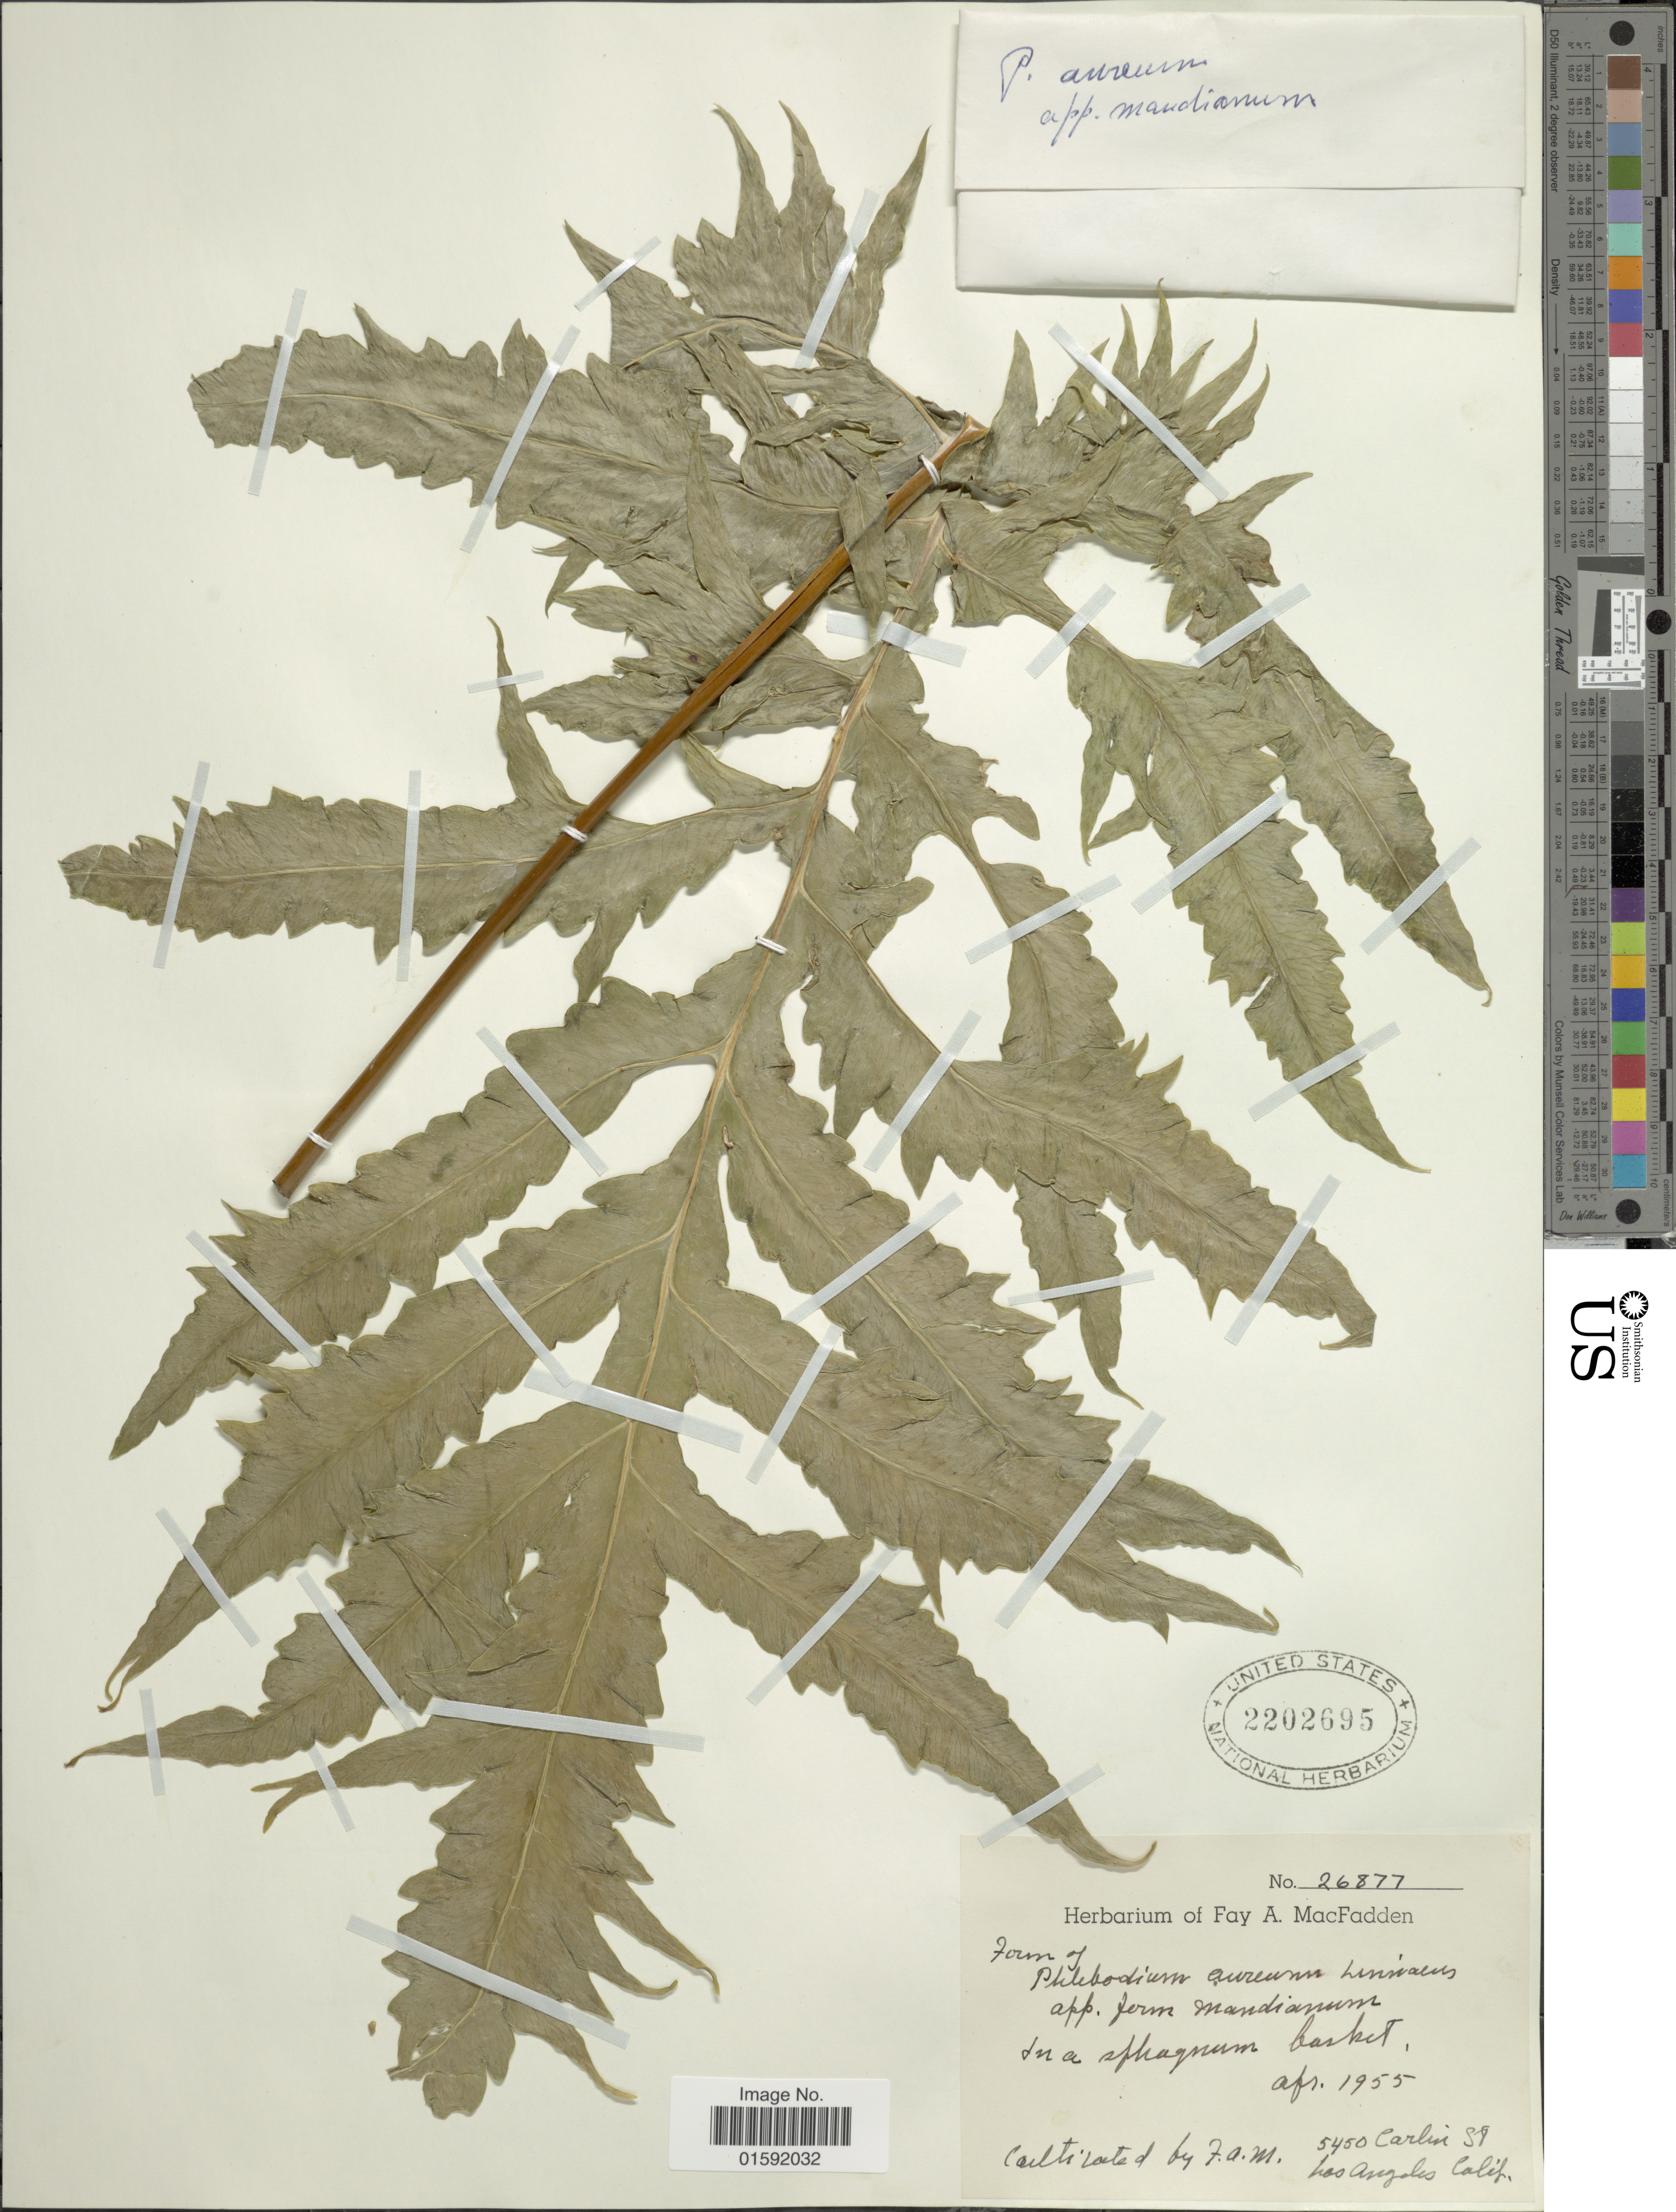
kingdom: Plantae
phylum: Tracheophyta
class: Polypodiopsida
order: Polypodiales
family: Polypodiaceae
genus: Phlebodium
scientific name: Phlebodium aureum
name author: (L.) J. Sm.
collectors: F. McFadden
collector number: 26877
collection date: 1955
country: United States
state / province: California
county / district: Los Angeles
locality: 5450 Calin st., Los Angeles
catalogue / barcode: US 2202685